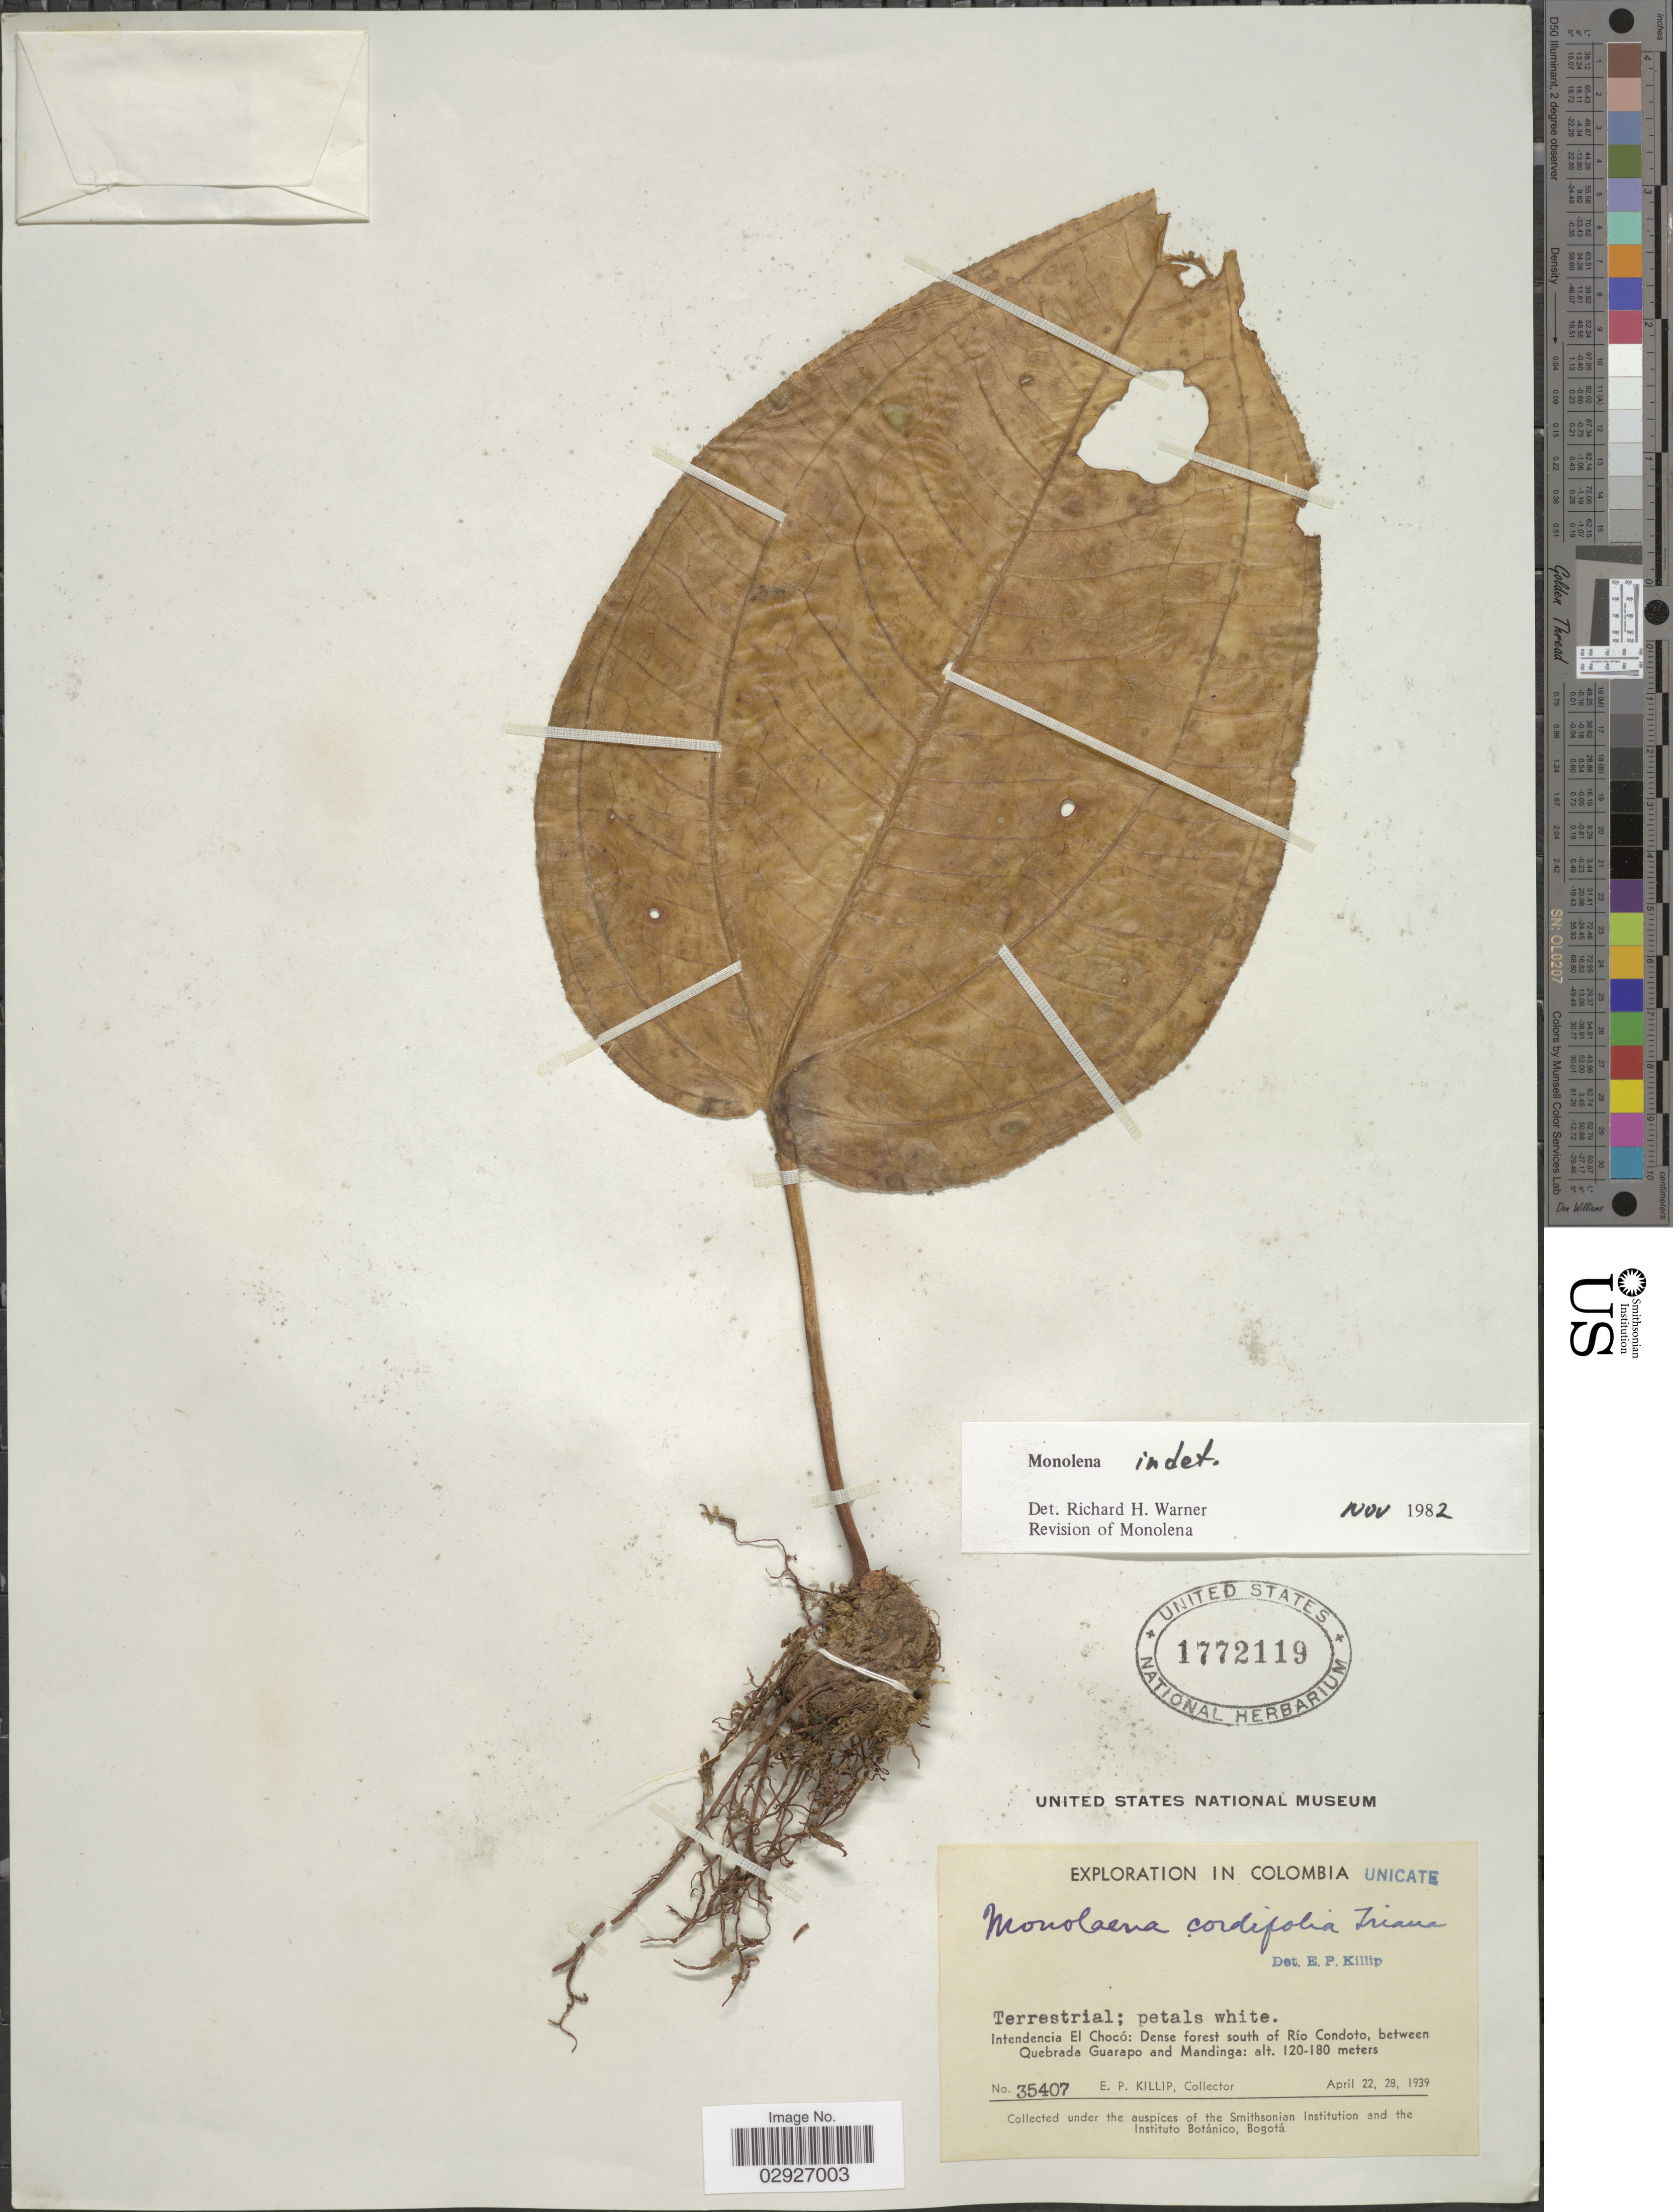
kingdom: Plantae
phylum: Tracheophyta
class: Magnoliopsida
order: Myrtales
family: Melastomataceae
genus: Monolena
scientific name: Monolena sp.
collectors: E. P. Killip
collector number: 35407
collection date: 1939-04-22/1939-04-28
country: Colombia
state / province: Chocó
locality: Intendencia El Chocó: Dense forest south of Río Condoto, between Quebrada Guarapo and Mandinga.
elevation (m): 120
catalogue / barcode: US 1772119